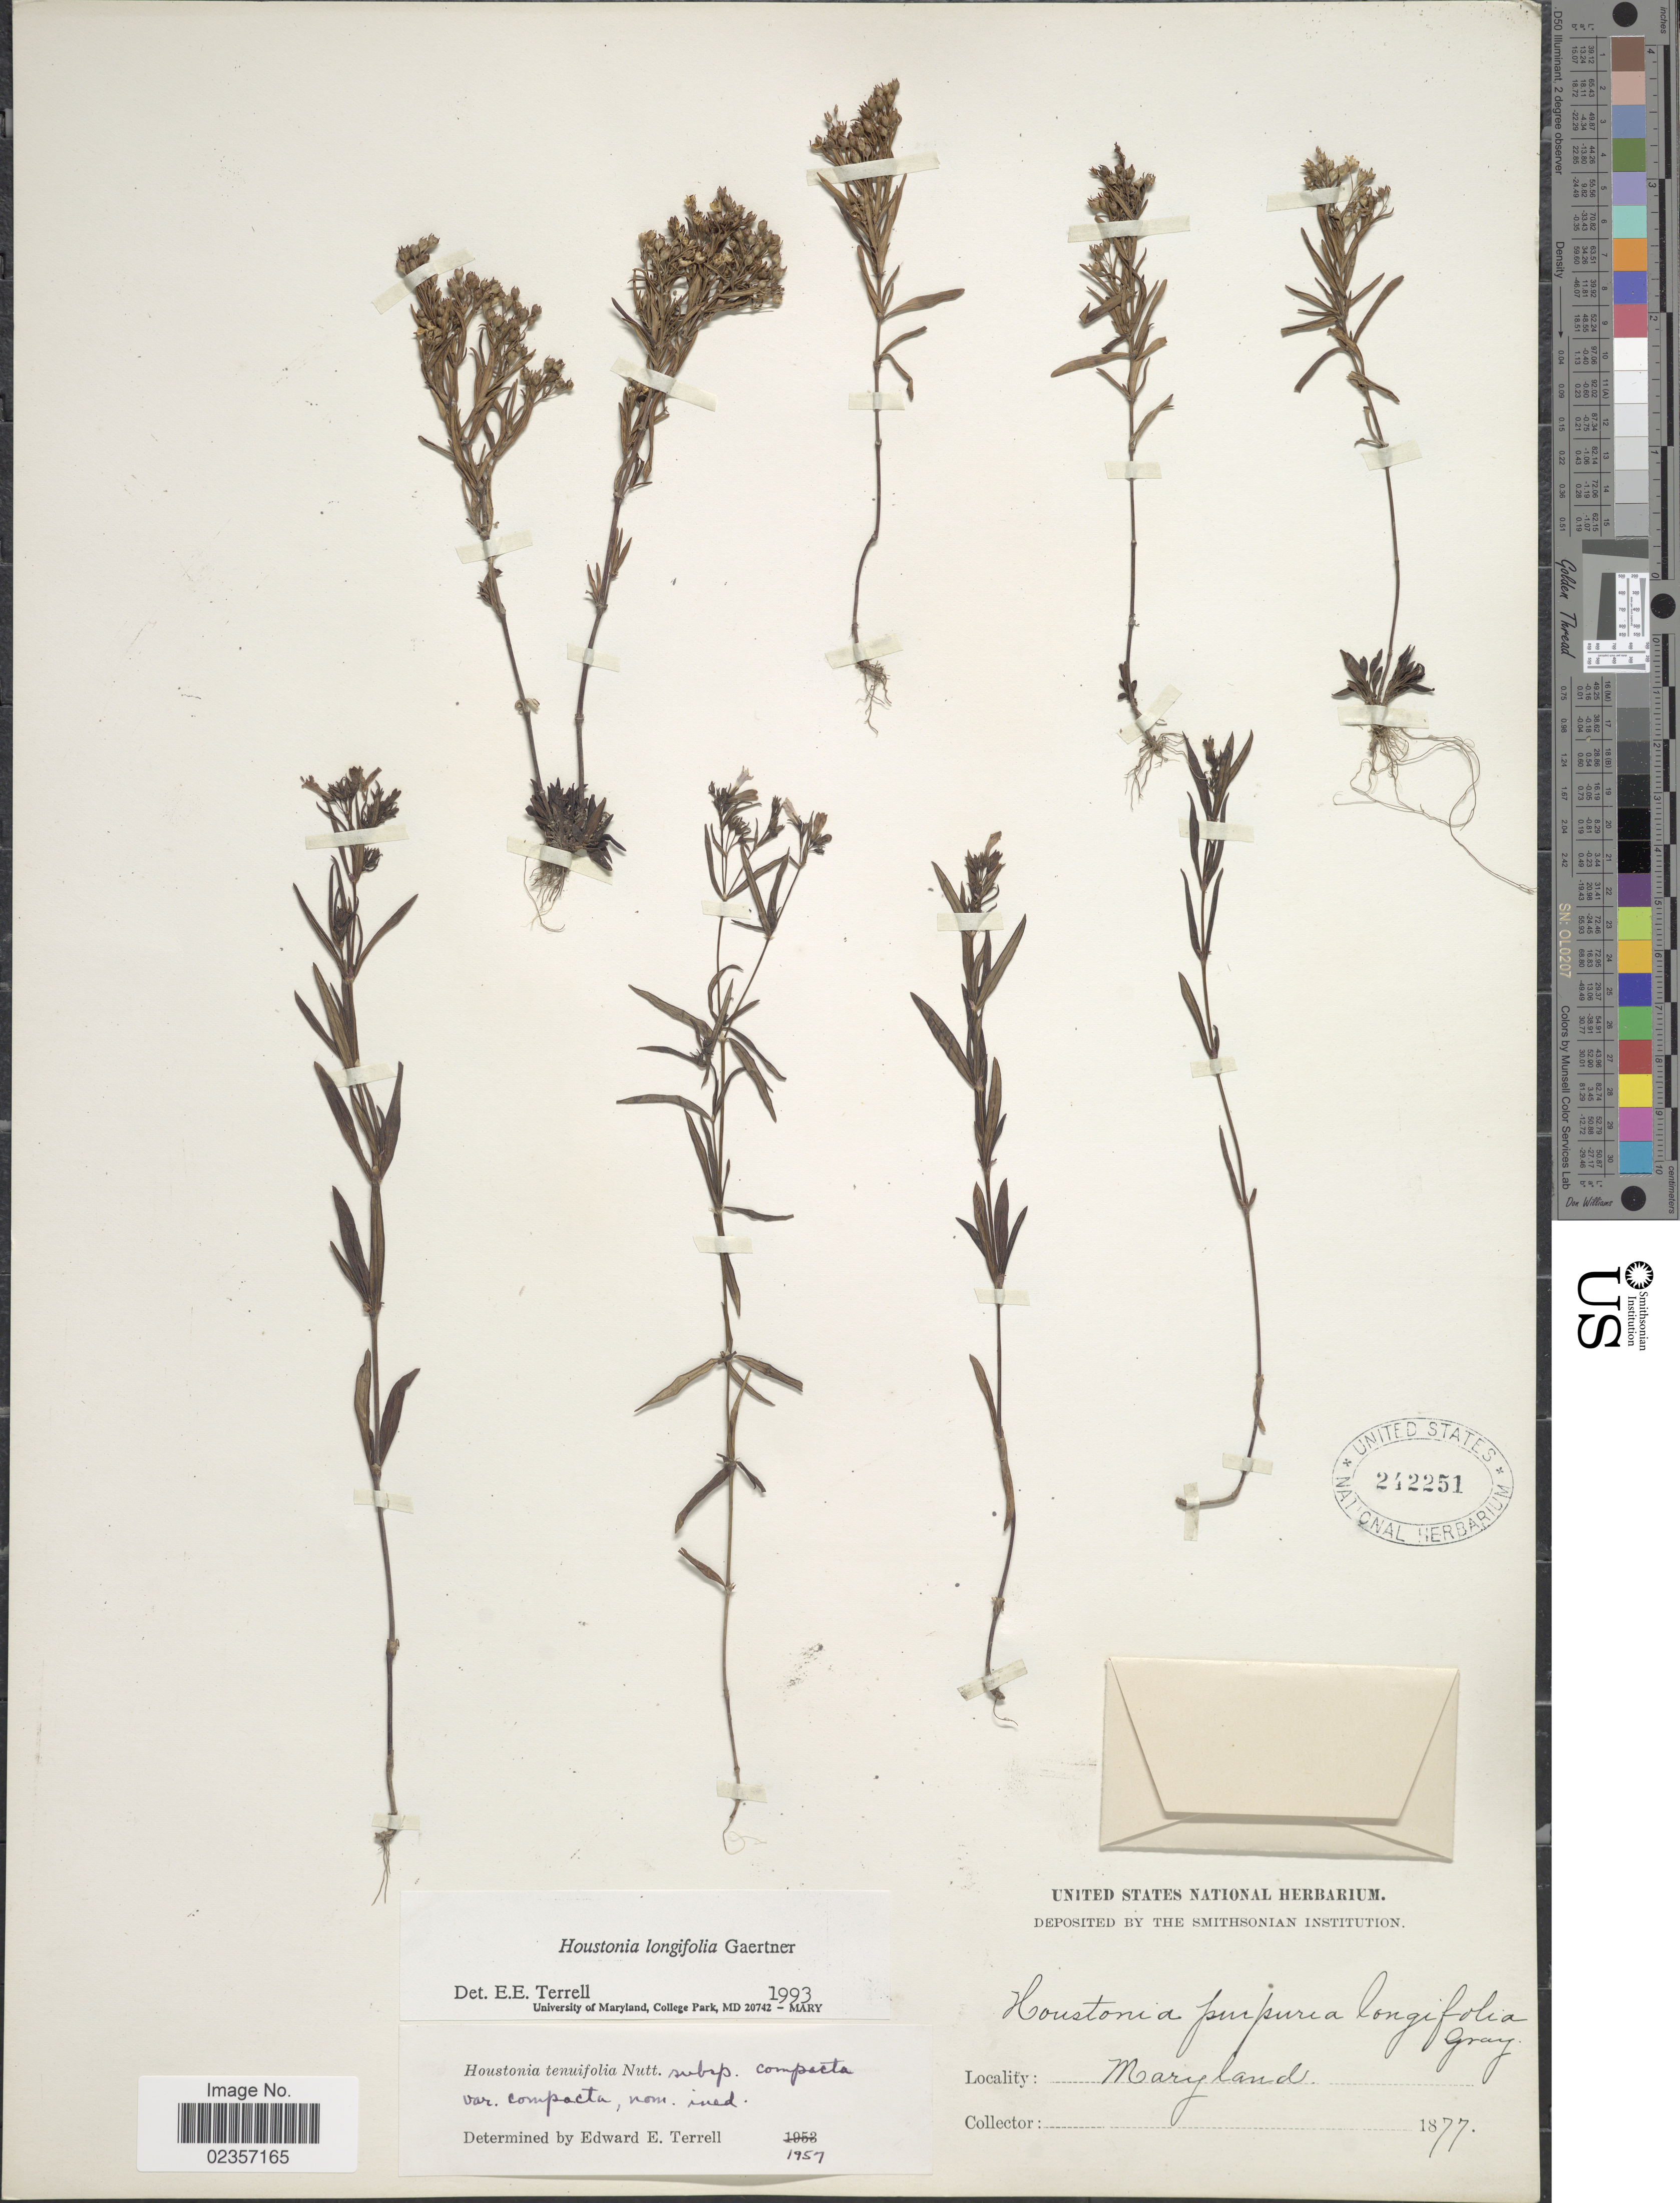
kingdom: Plantae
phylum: Tracheophyta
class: Magnoliopsida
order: Gentianales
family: Rubiaceae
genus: Houstonia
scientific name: Houstonia longifolia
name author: Gaertn.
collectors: ex herb. United States National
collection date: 1877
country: United States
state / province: Maryland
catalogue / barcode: US 242251